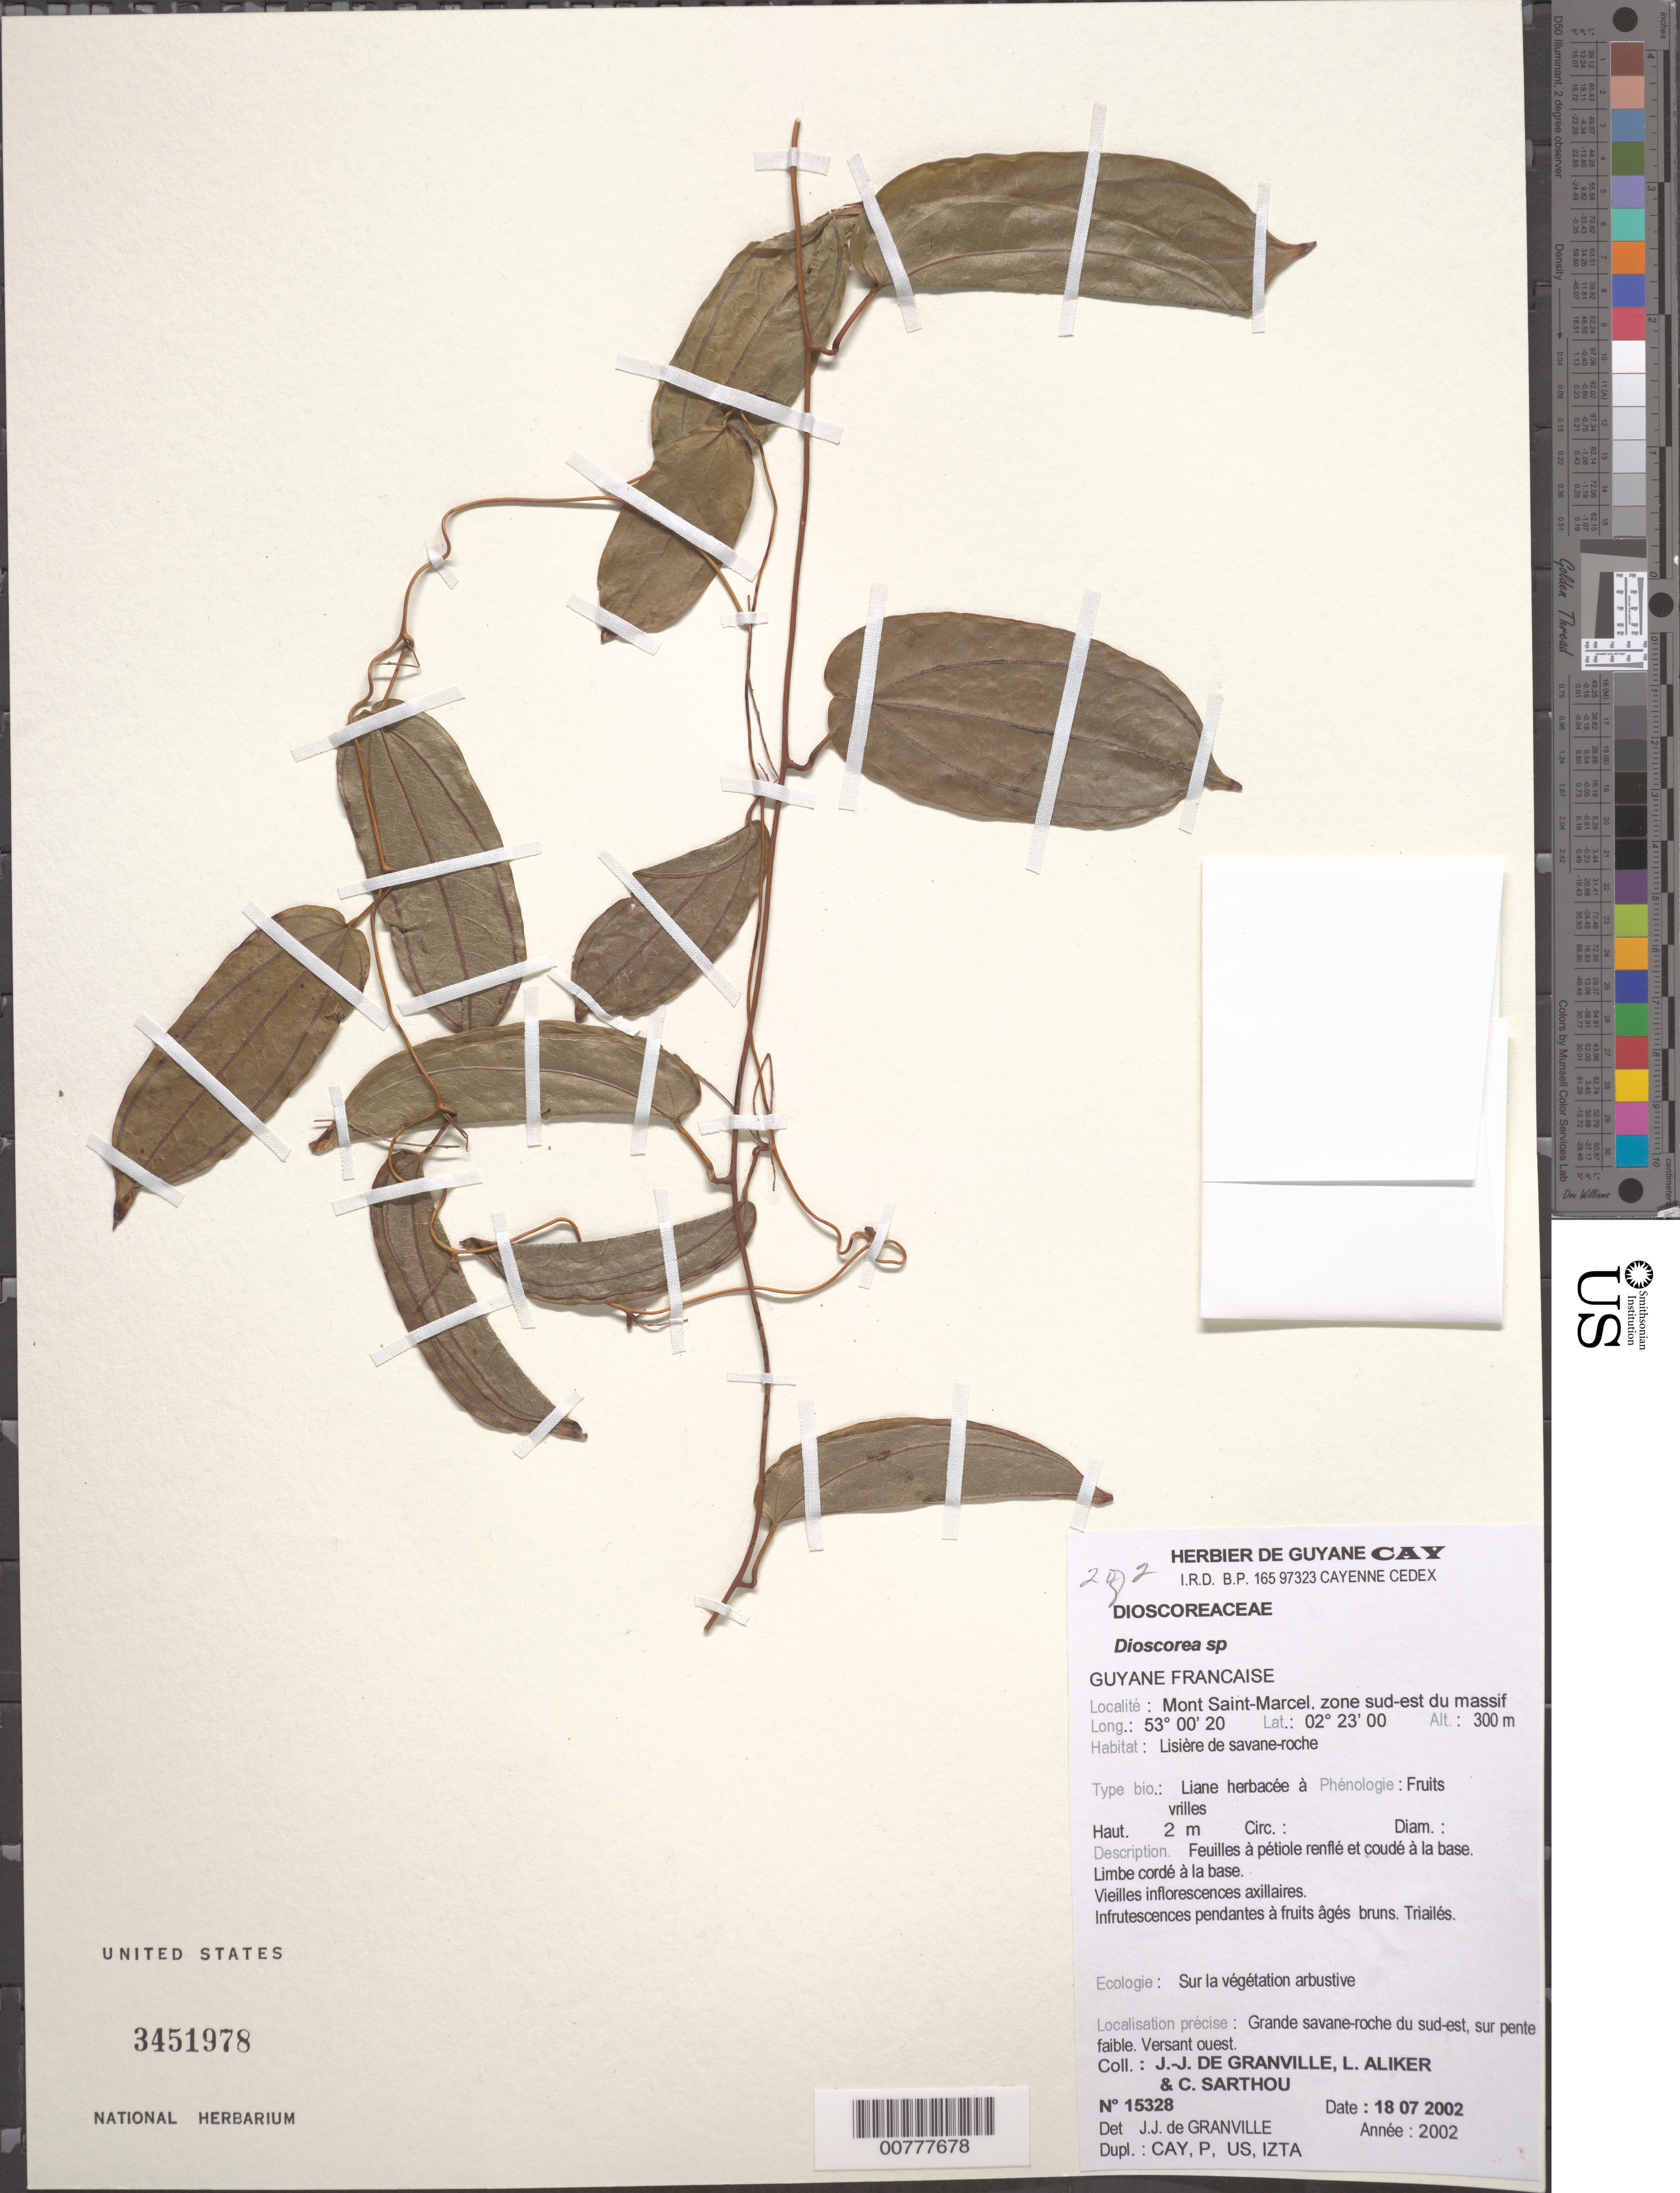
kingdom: Plantae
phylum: Tracheophyta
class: Liliopsida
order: Dioscoreales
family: Dioscoreaceae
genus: Dioscorea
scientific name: Dioscorea sp.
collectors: J.-J. de Granville, L. Aliker & C. Sarthou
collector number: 15328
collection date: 2002-07-18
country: French Guiana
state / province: Cayenne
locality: Mont Saint-Marcel, zone sud-est du massif.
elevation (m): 300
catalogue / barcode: US 3451978